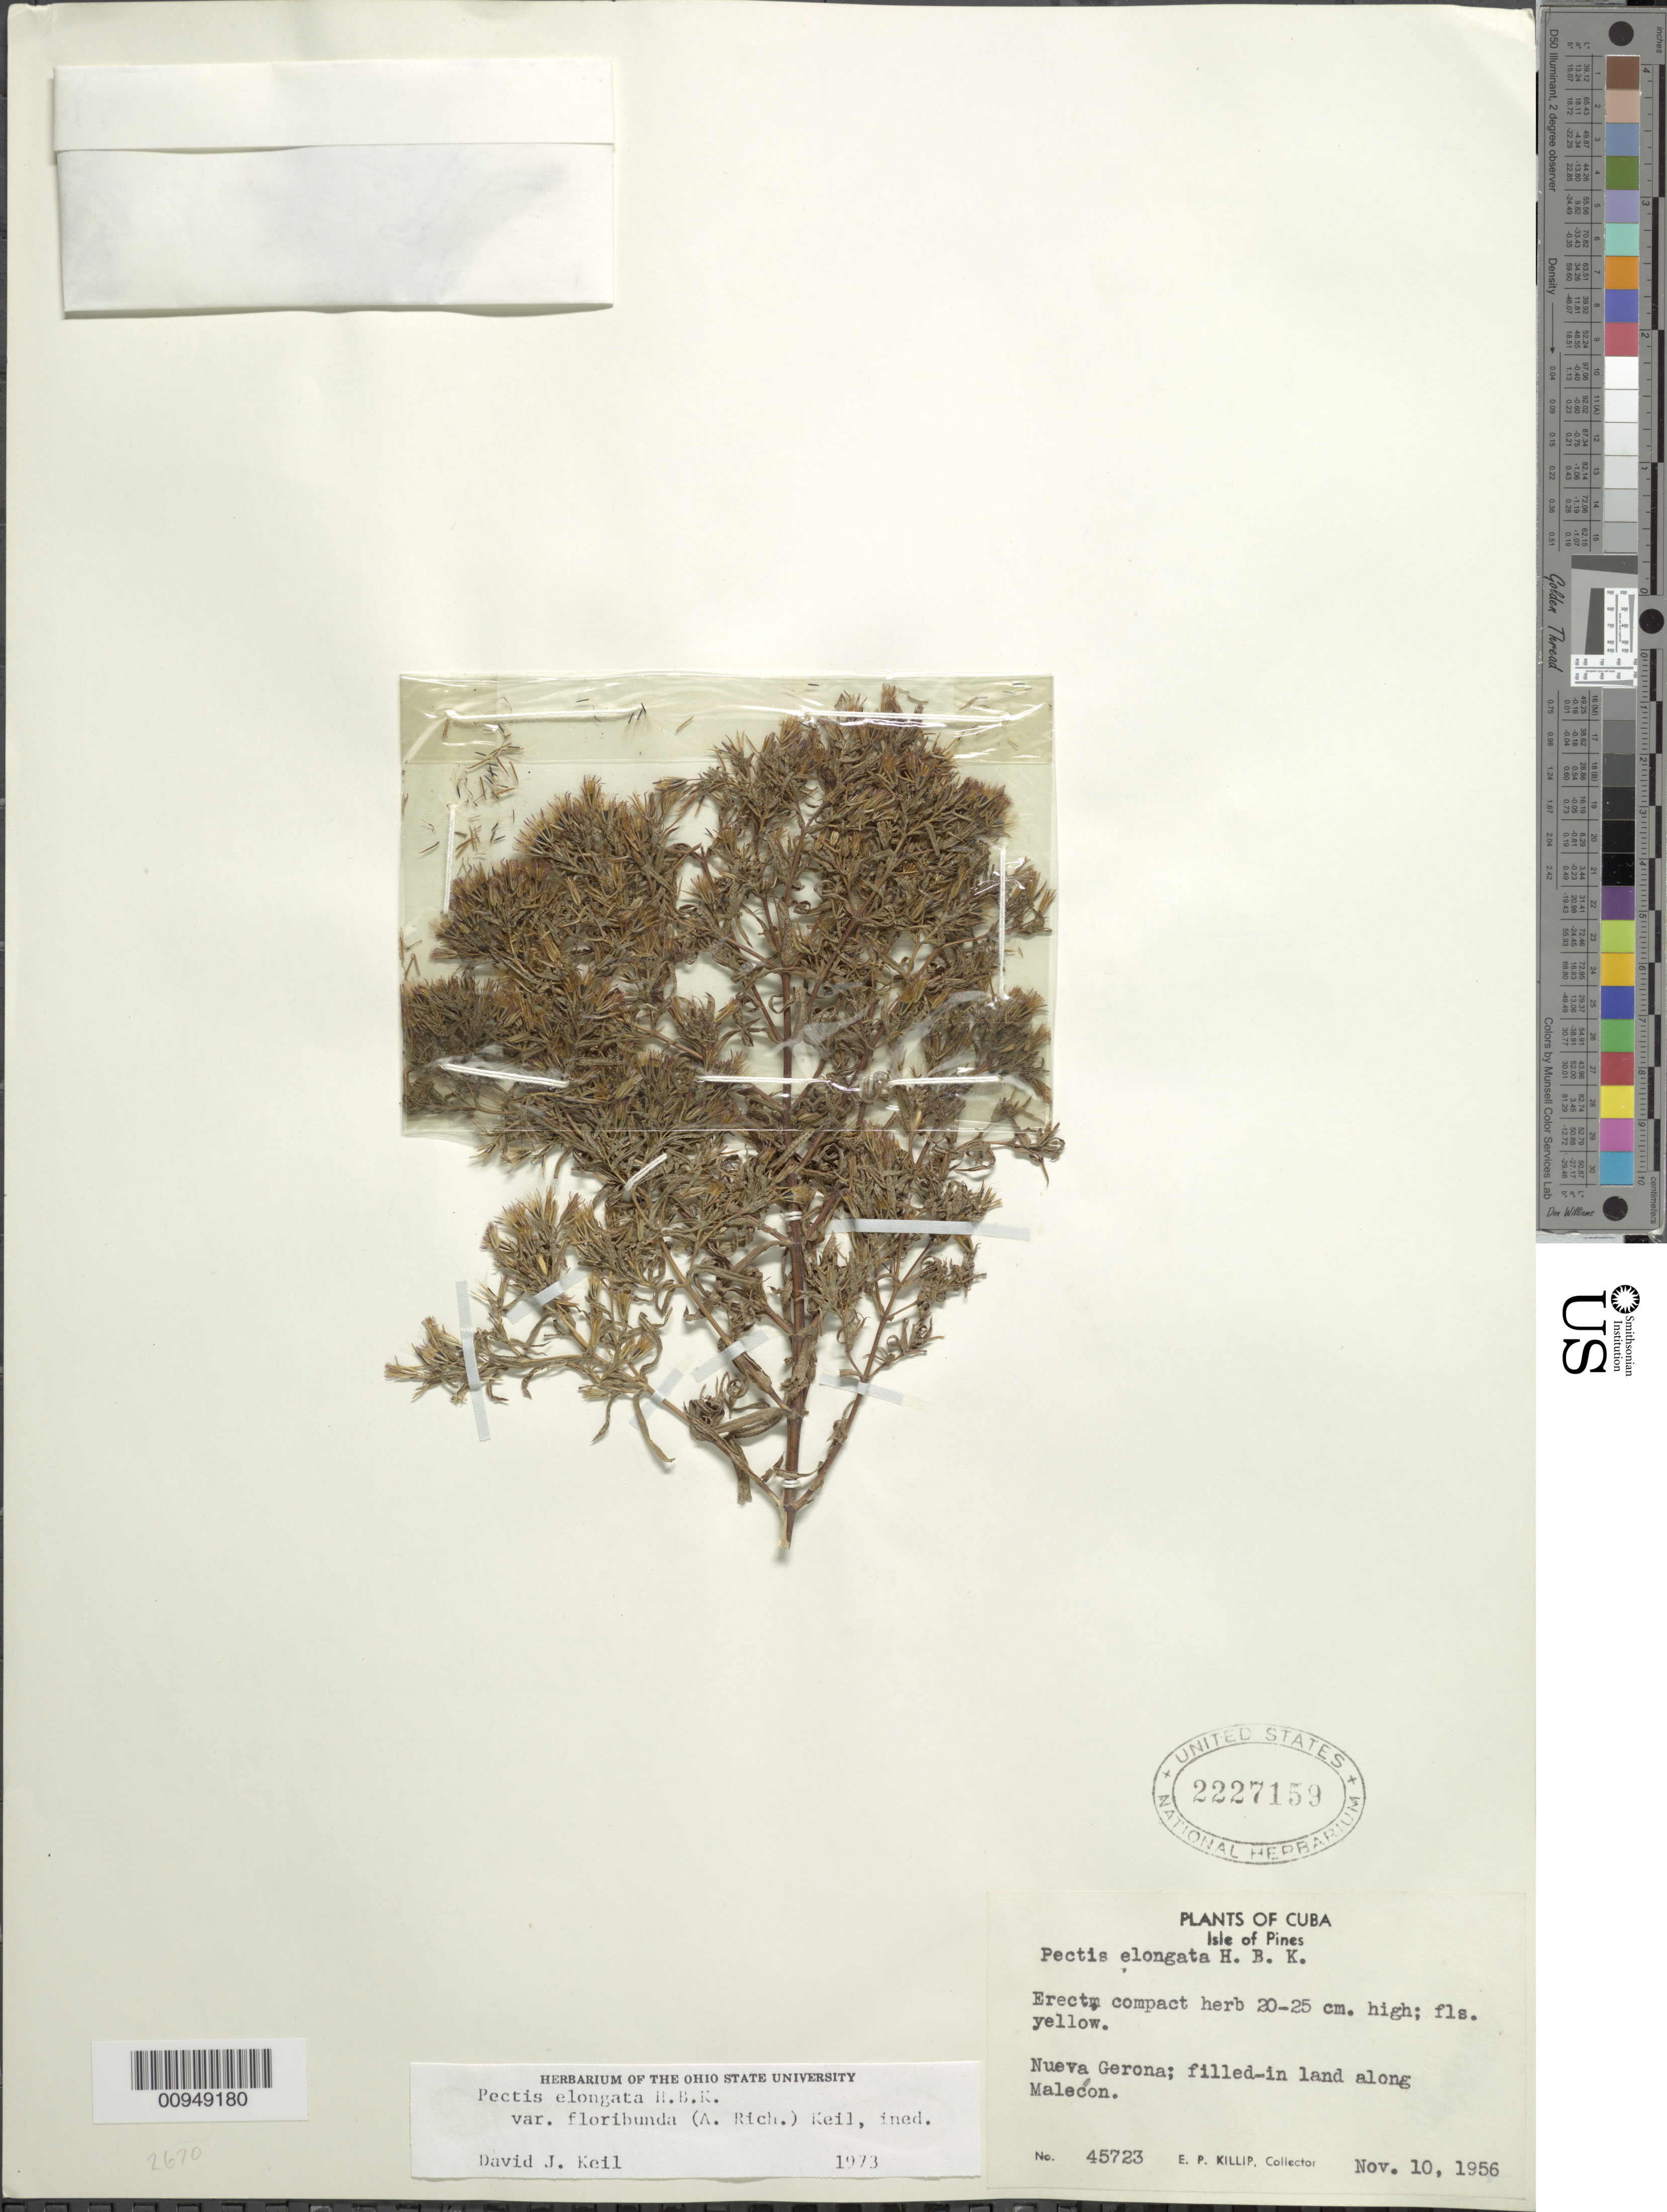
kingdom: Plantae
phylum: Tracheophyta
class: Magnoliopsida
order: Asterales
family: Asteraceae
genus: Pectis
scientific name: Pectis elongata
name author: Kunth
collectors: E. P. Killip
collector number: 45723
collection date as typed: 10 Nov 1956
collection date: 1956-11-10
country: Cuba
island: Isla de la Juventud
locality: Nueva Gerona, filled-in land along Malecón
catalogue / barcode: US 2227159